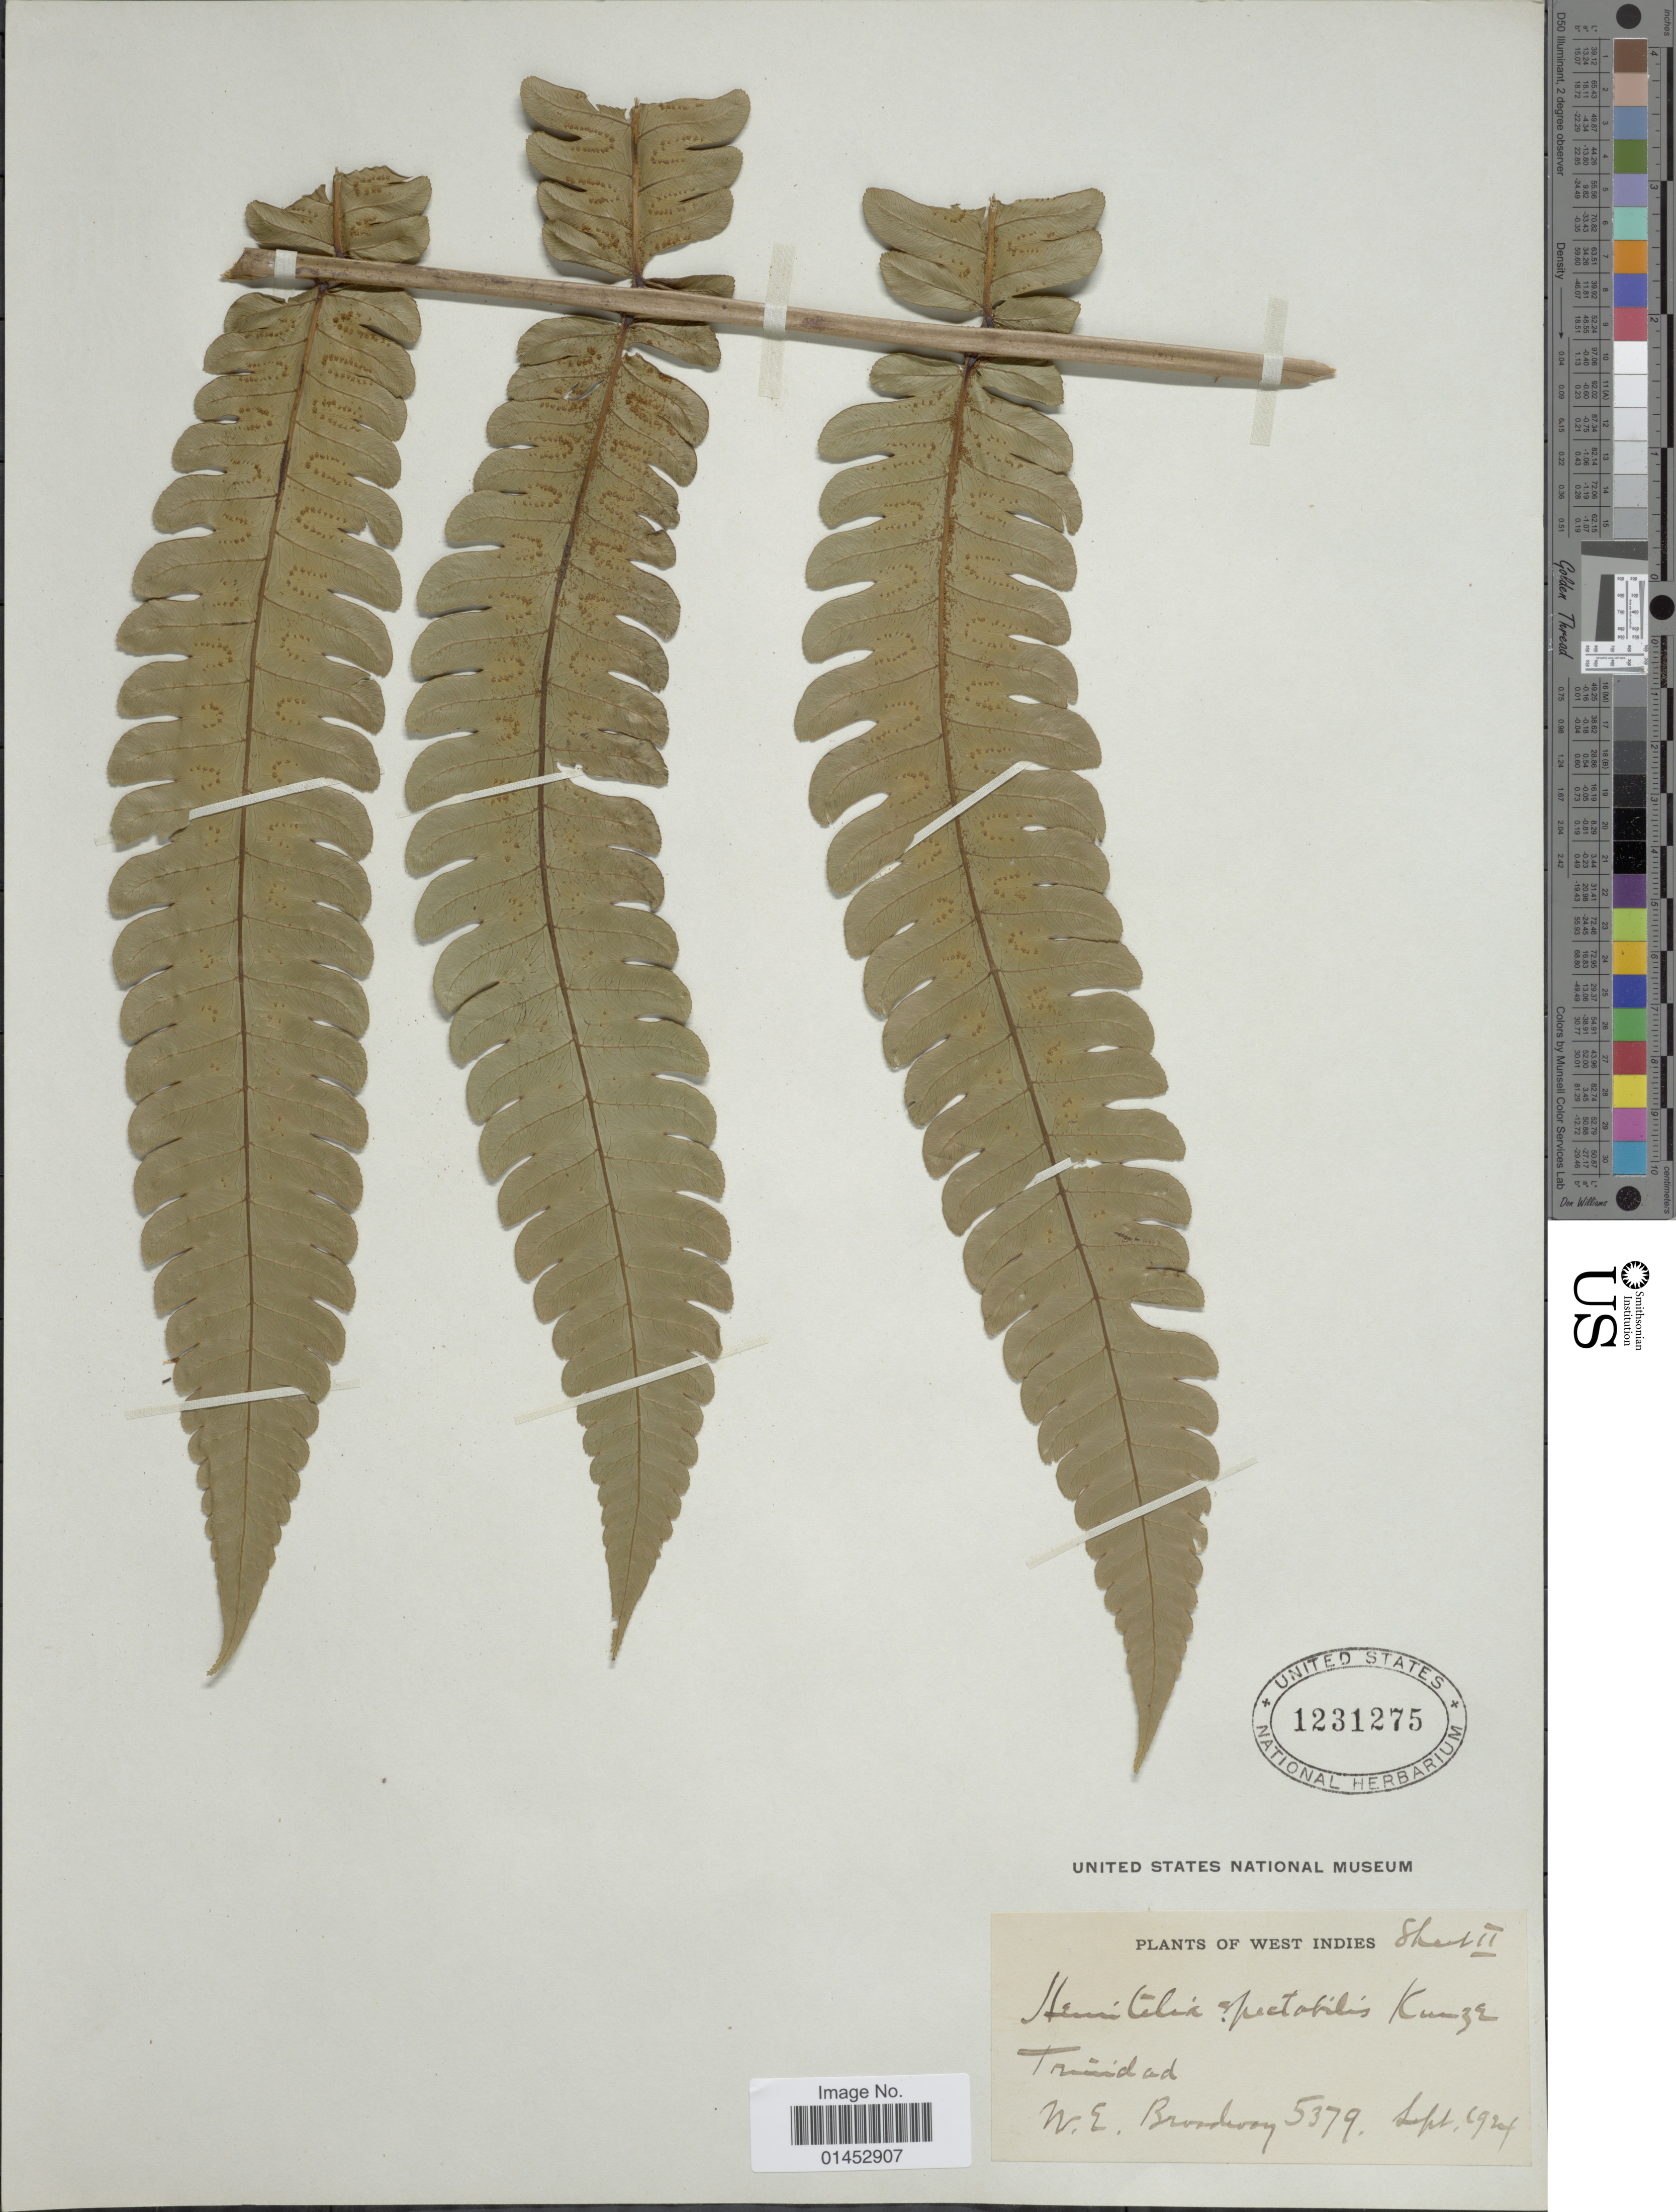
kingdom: Plantae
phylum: Tracheophyta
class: Polypodiopsida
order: Cyatheales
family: Cyatheaceae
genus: Cyathea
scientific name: Cyathea spectabilis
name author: (Kunze) Domin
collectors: W. E. Broadway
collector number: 5379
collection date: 1924-09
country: Trinidad and Tobago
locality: West Indies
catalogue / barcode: US 1231275